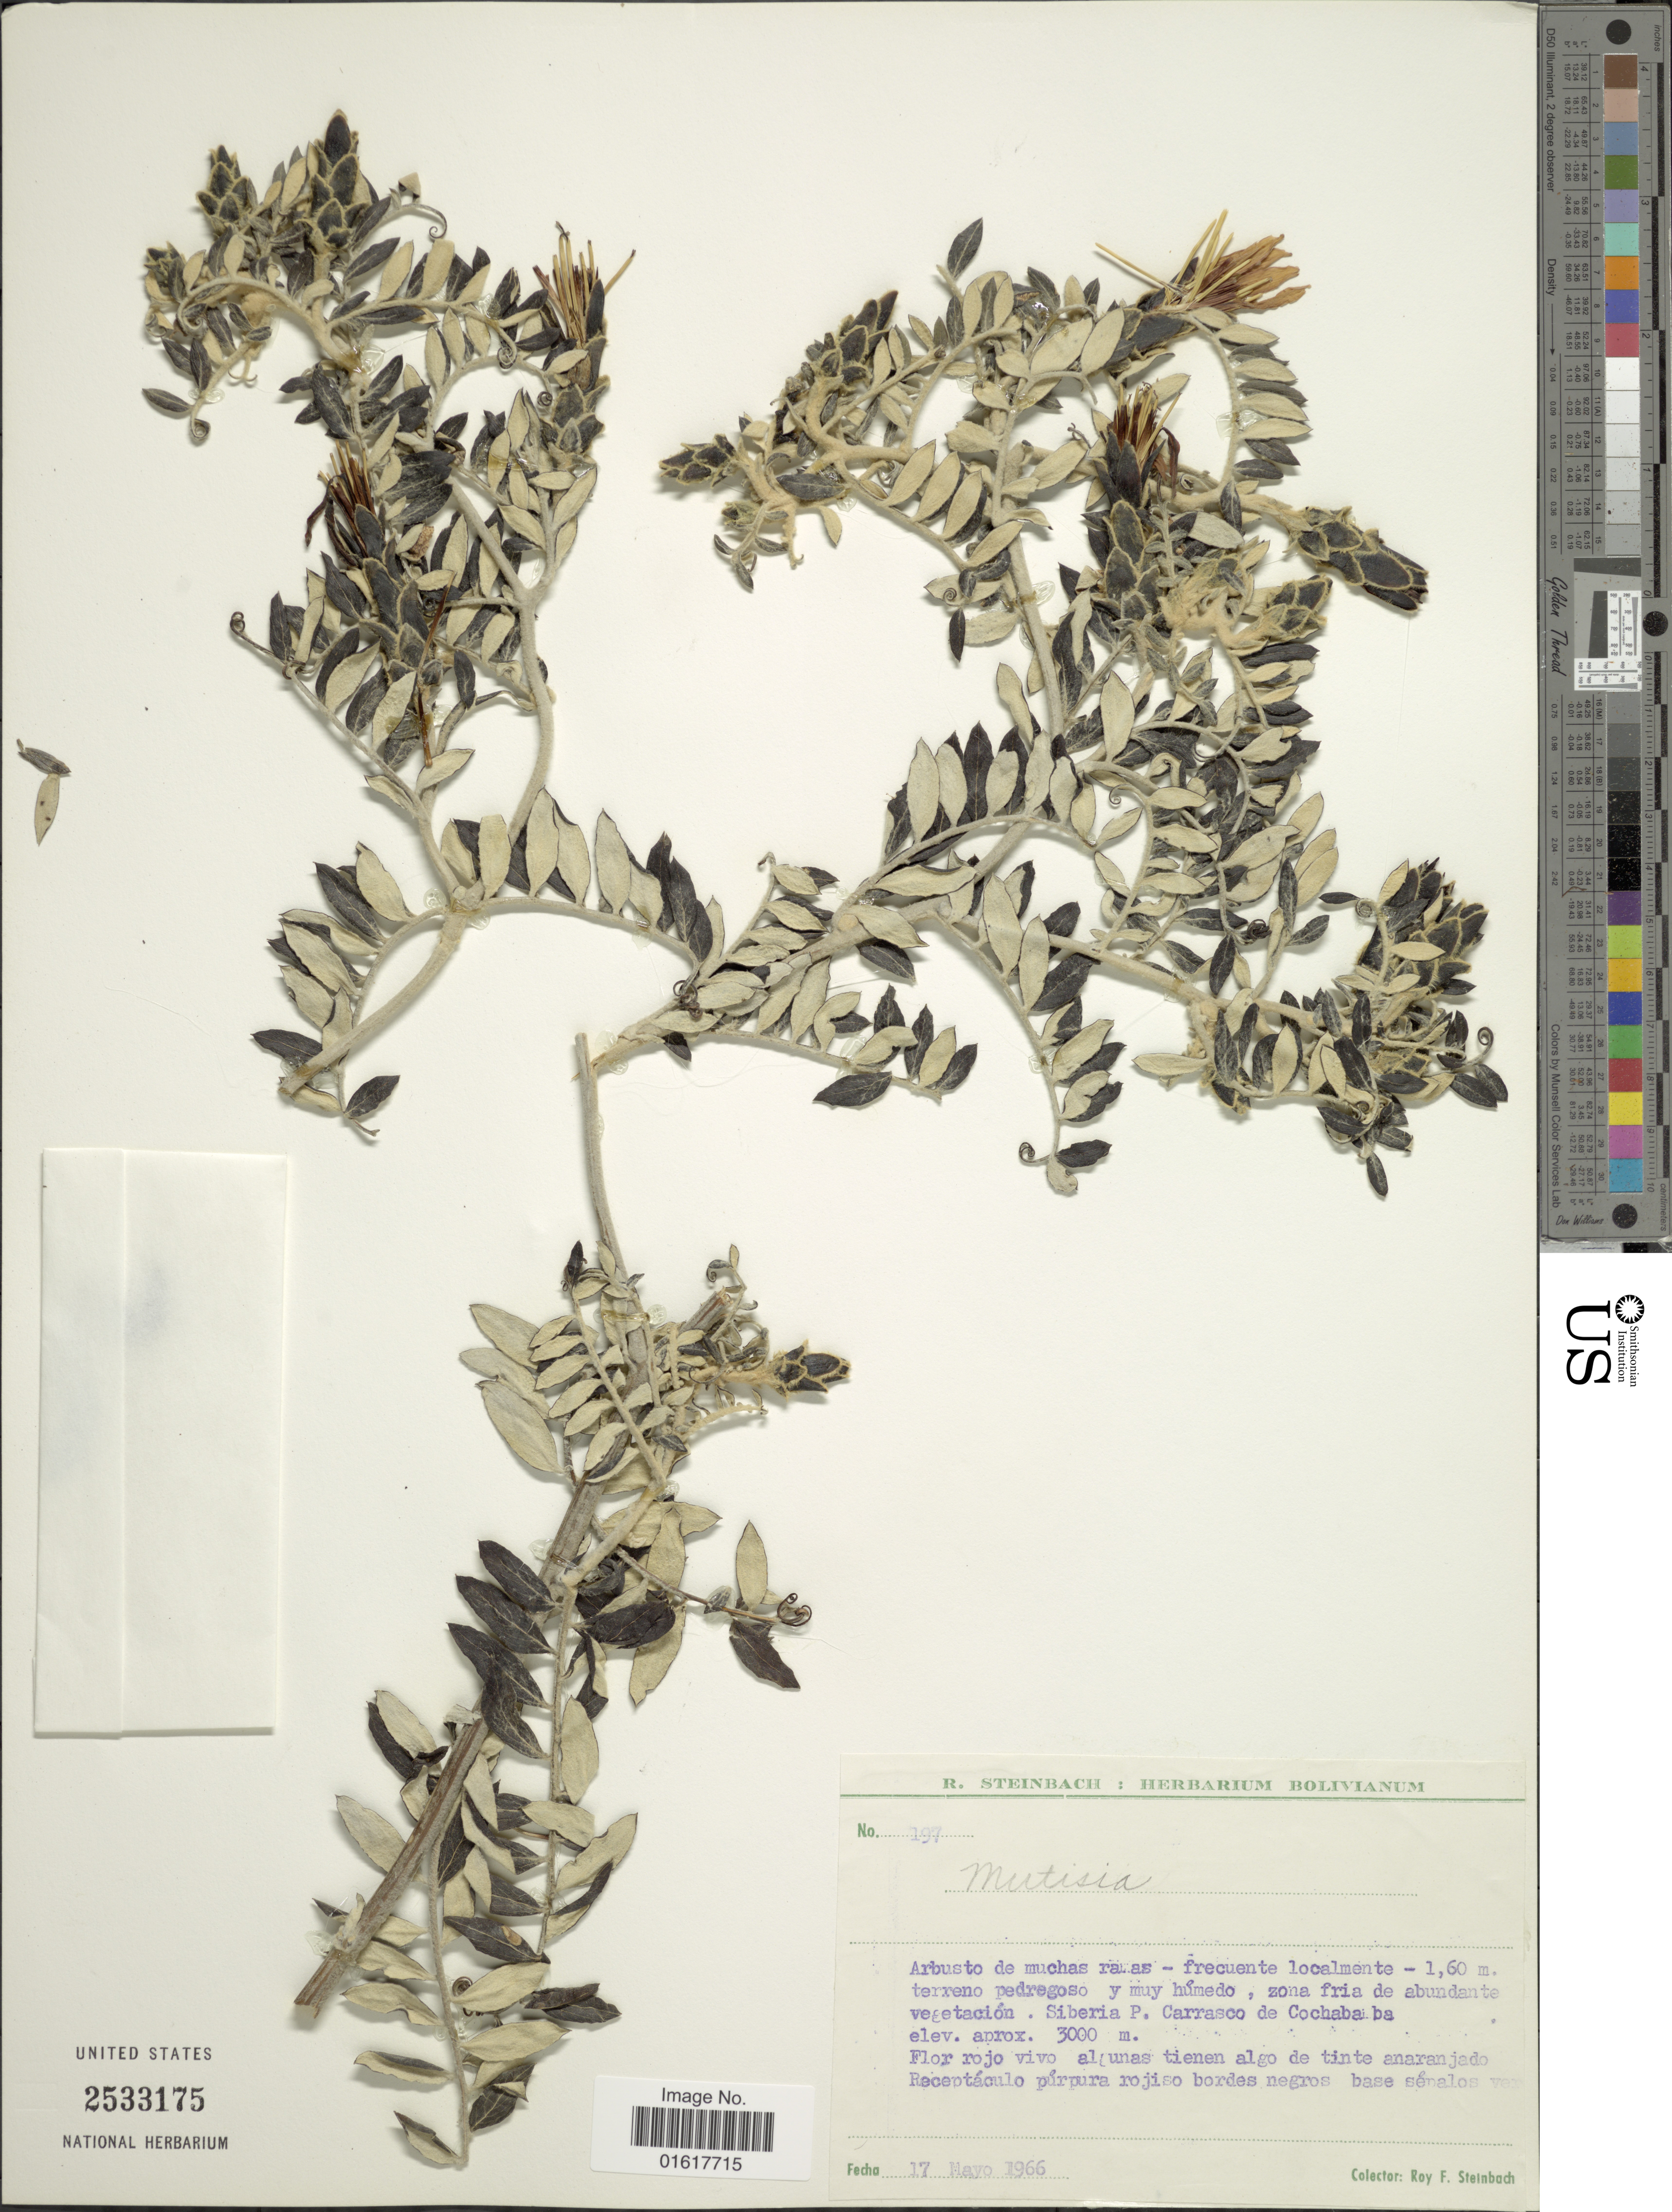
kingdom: Plantae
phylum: Tracheophyta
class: Magnoliopsida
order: Asterales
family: Asteraceae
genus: Mutisia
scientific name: Mutisia vicia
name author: J. Kost.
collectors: R. F. Steinbach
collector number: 197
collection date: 1966-05-17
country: Bolivia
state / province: Cochabamba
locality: Siberia P. Carrasco de Cochabamba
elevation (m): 3000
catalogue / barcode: US 2533175